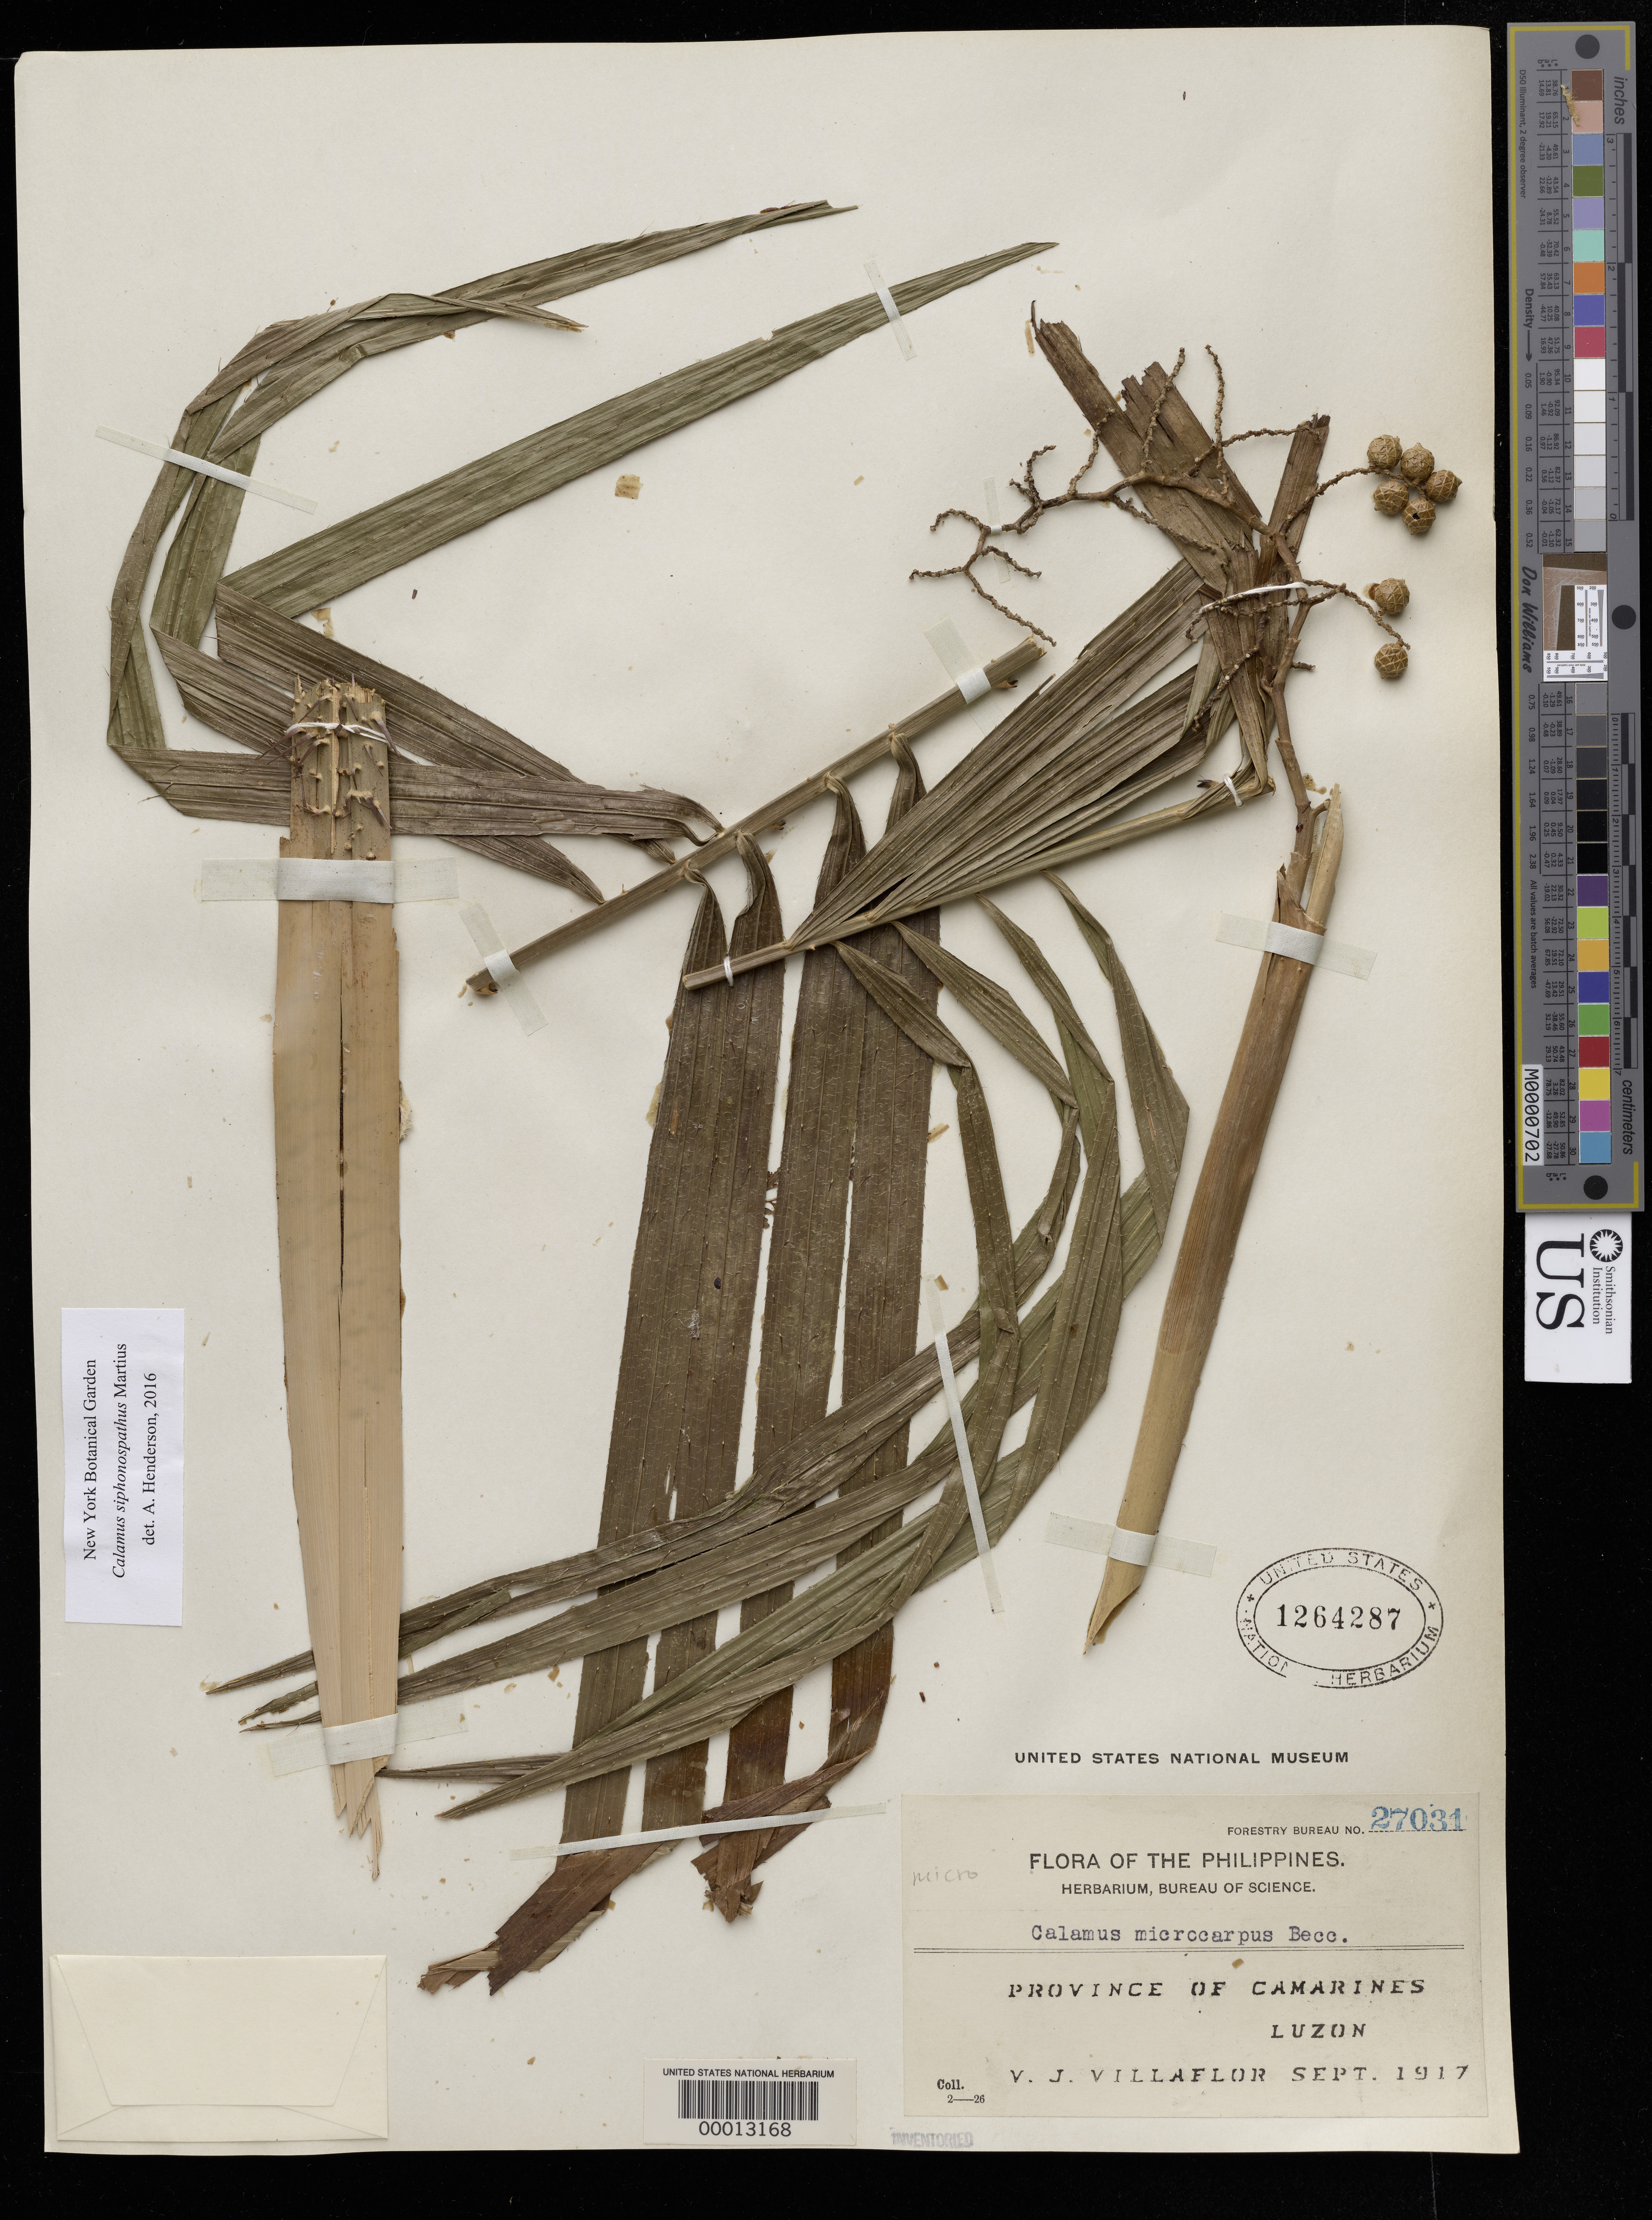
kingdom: Plantae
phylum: Tracheophyta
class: Liliopsida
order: Arecales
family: Arecaceae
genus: Calamus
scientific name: Calamus siphonospathus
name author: Martius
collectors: V. Villaflor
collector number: Forestry Bureau 27031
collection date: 1917-09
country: Philippines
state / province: Central Luzon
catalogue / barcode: US 1264287